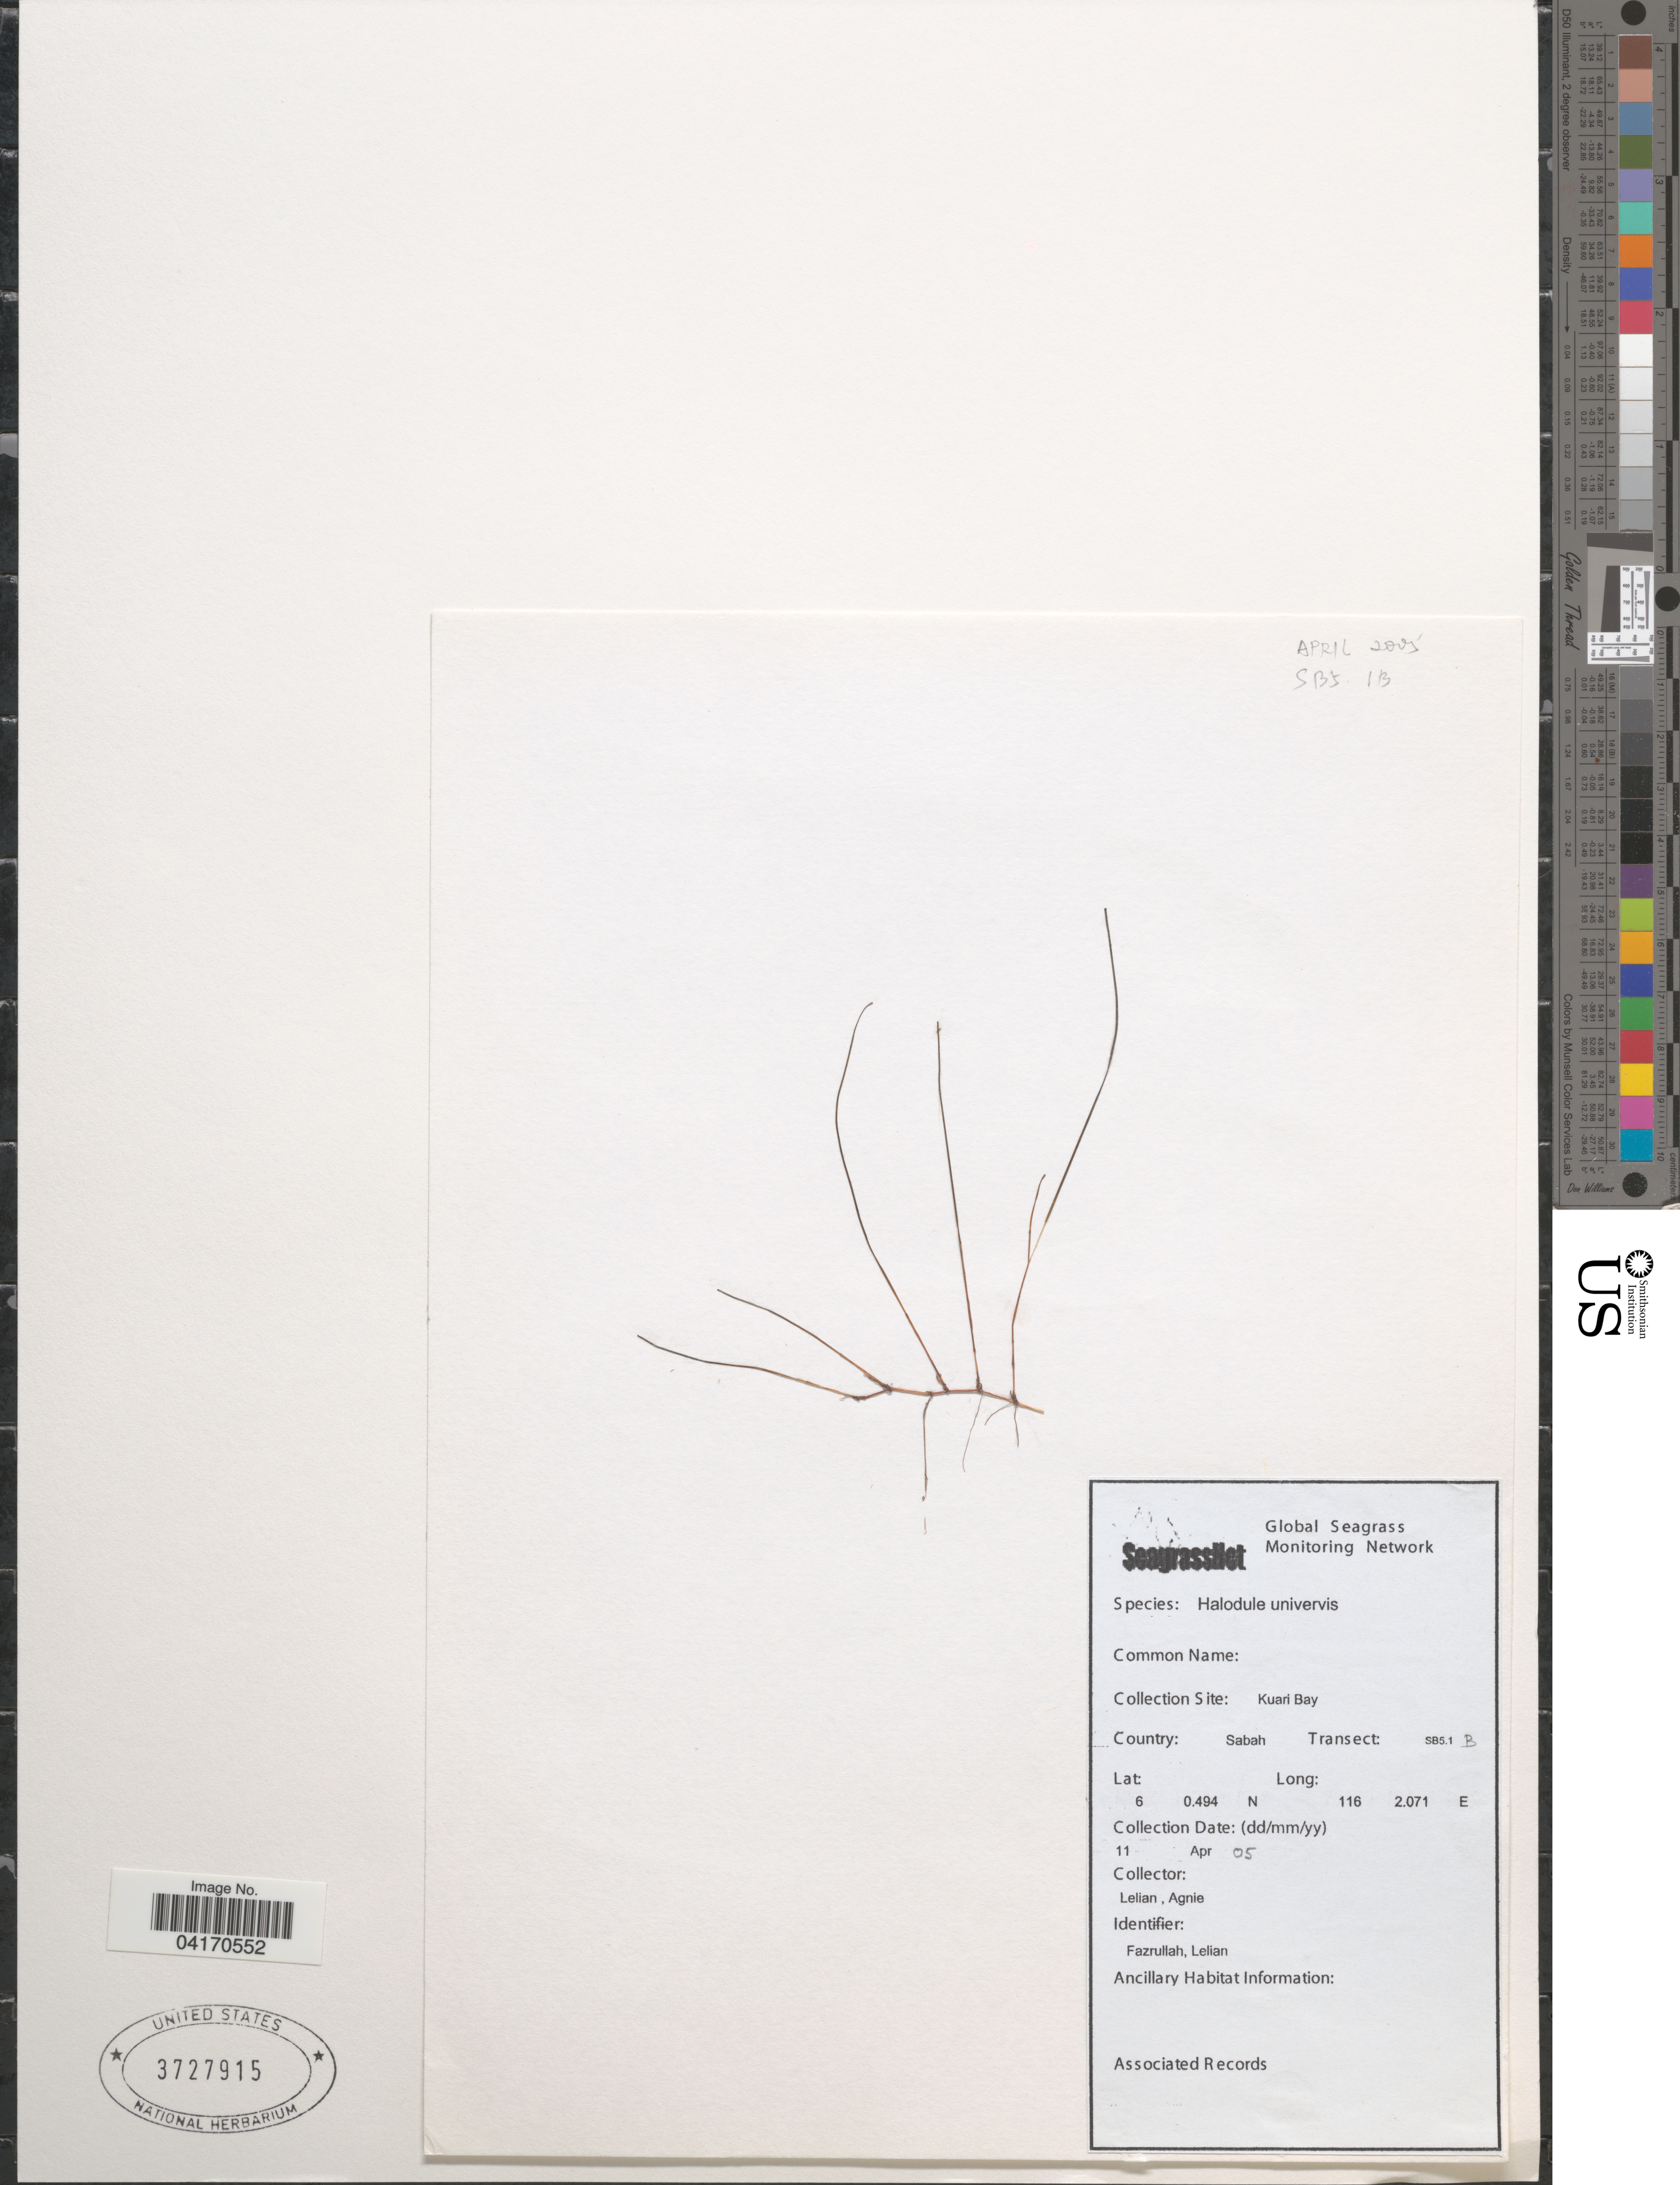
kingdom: Plantae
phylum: Tracheophyta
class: Liliopsida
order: Alismatales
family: Cymodoceaceae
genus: Halodule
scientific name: Halodule uninervis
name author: (Forssk.) Asch.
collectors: Fazrullah & Lelian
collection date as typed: Transcribed d/m/y: 11/4/5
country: Malaysia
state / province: Sabah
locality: Collection Site: Kuari Bay. Country: Sabah. Transect: SB5.1B.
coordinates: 6 0.494, 116 2.071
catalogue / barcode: US 3727915